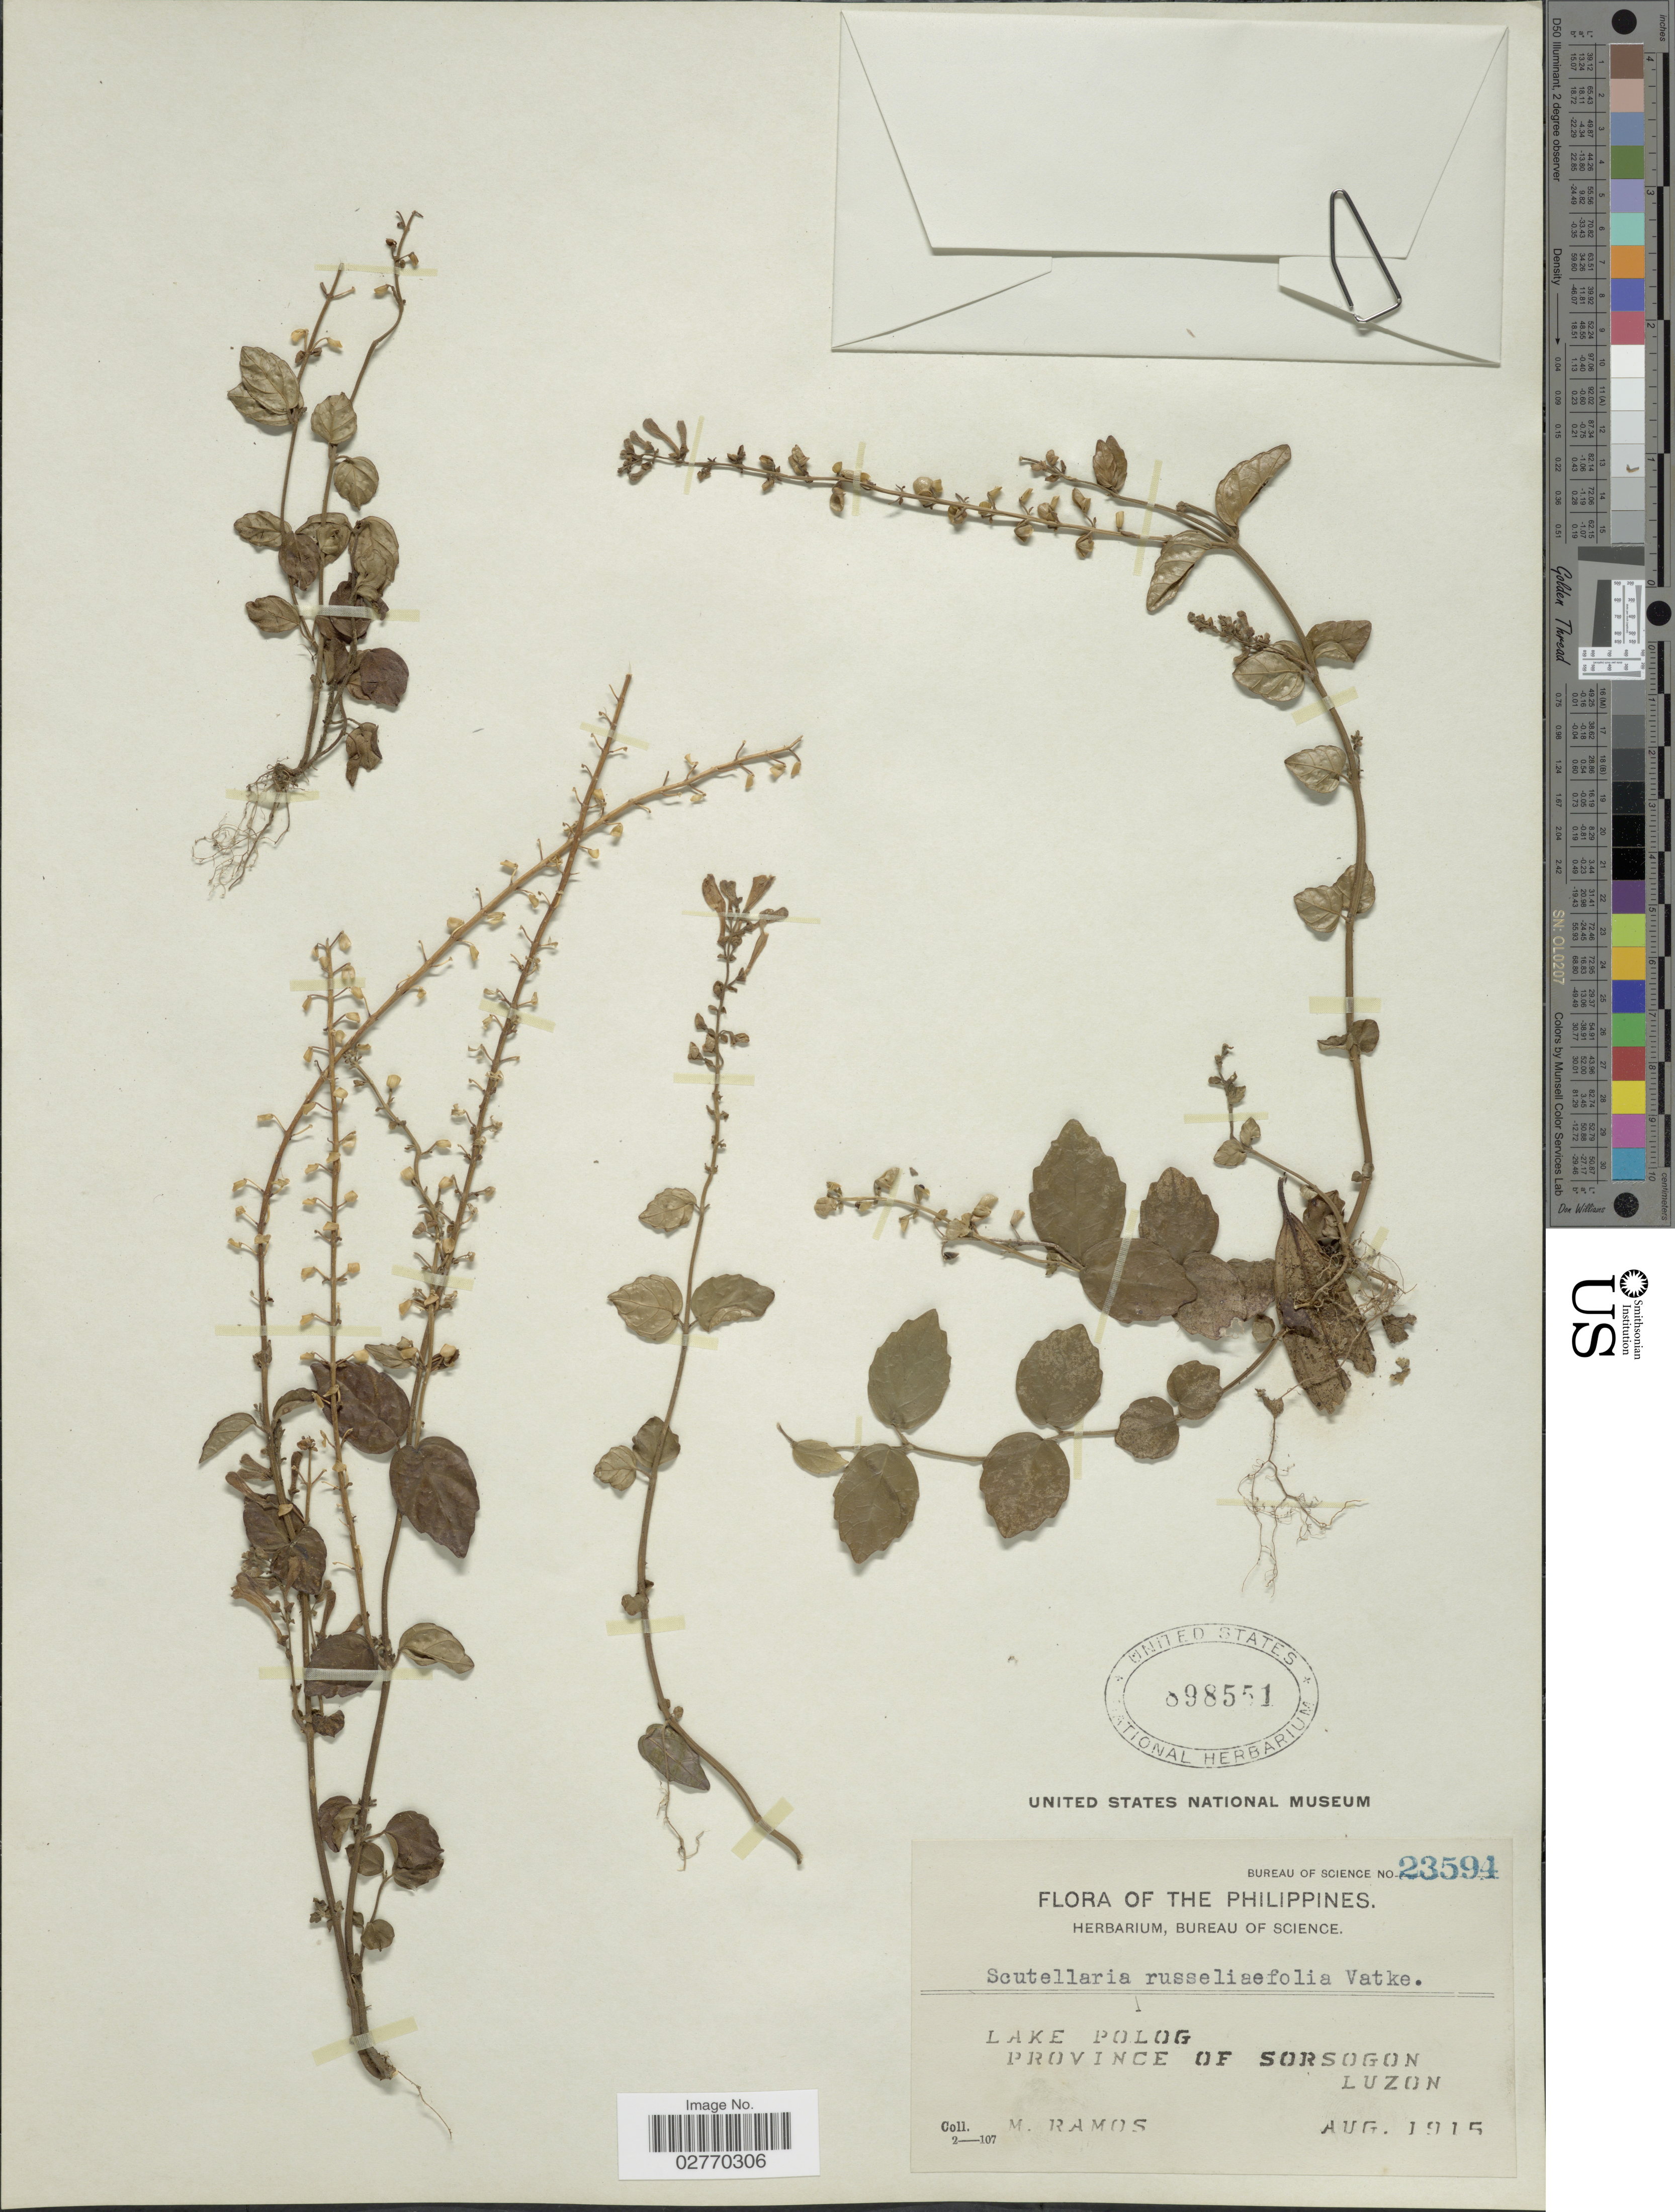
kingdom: Plantae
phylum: Tracheophyta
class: Magnoliopsida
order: Lamiales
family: Lamiaceae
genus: Scutellaria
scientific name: Scutellaria javanica var. russelliifolia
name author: (Vatke) H. Keng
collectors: M. Ramos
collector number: Bureau of Science 23594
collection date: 1915-08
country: Philippines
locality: Lake Polog. Province of Sorsogon Luzon.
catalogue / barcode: US 898551